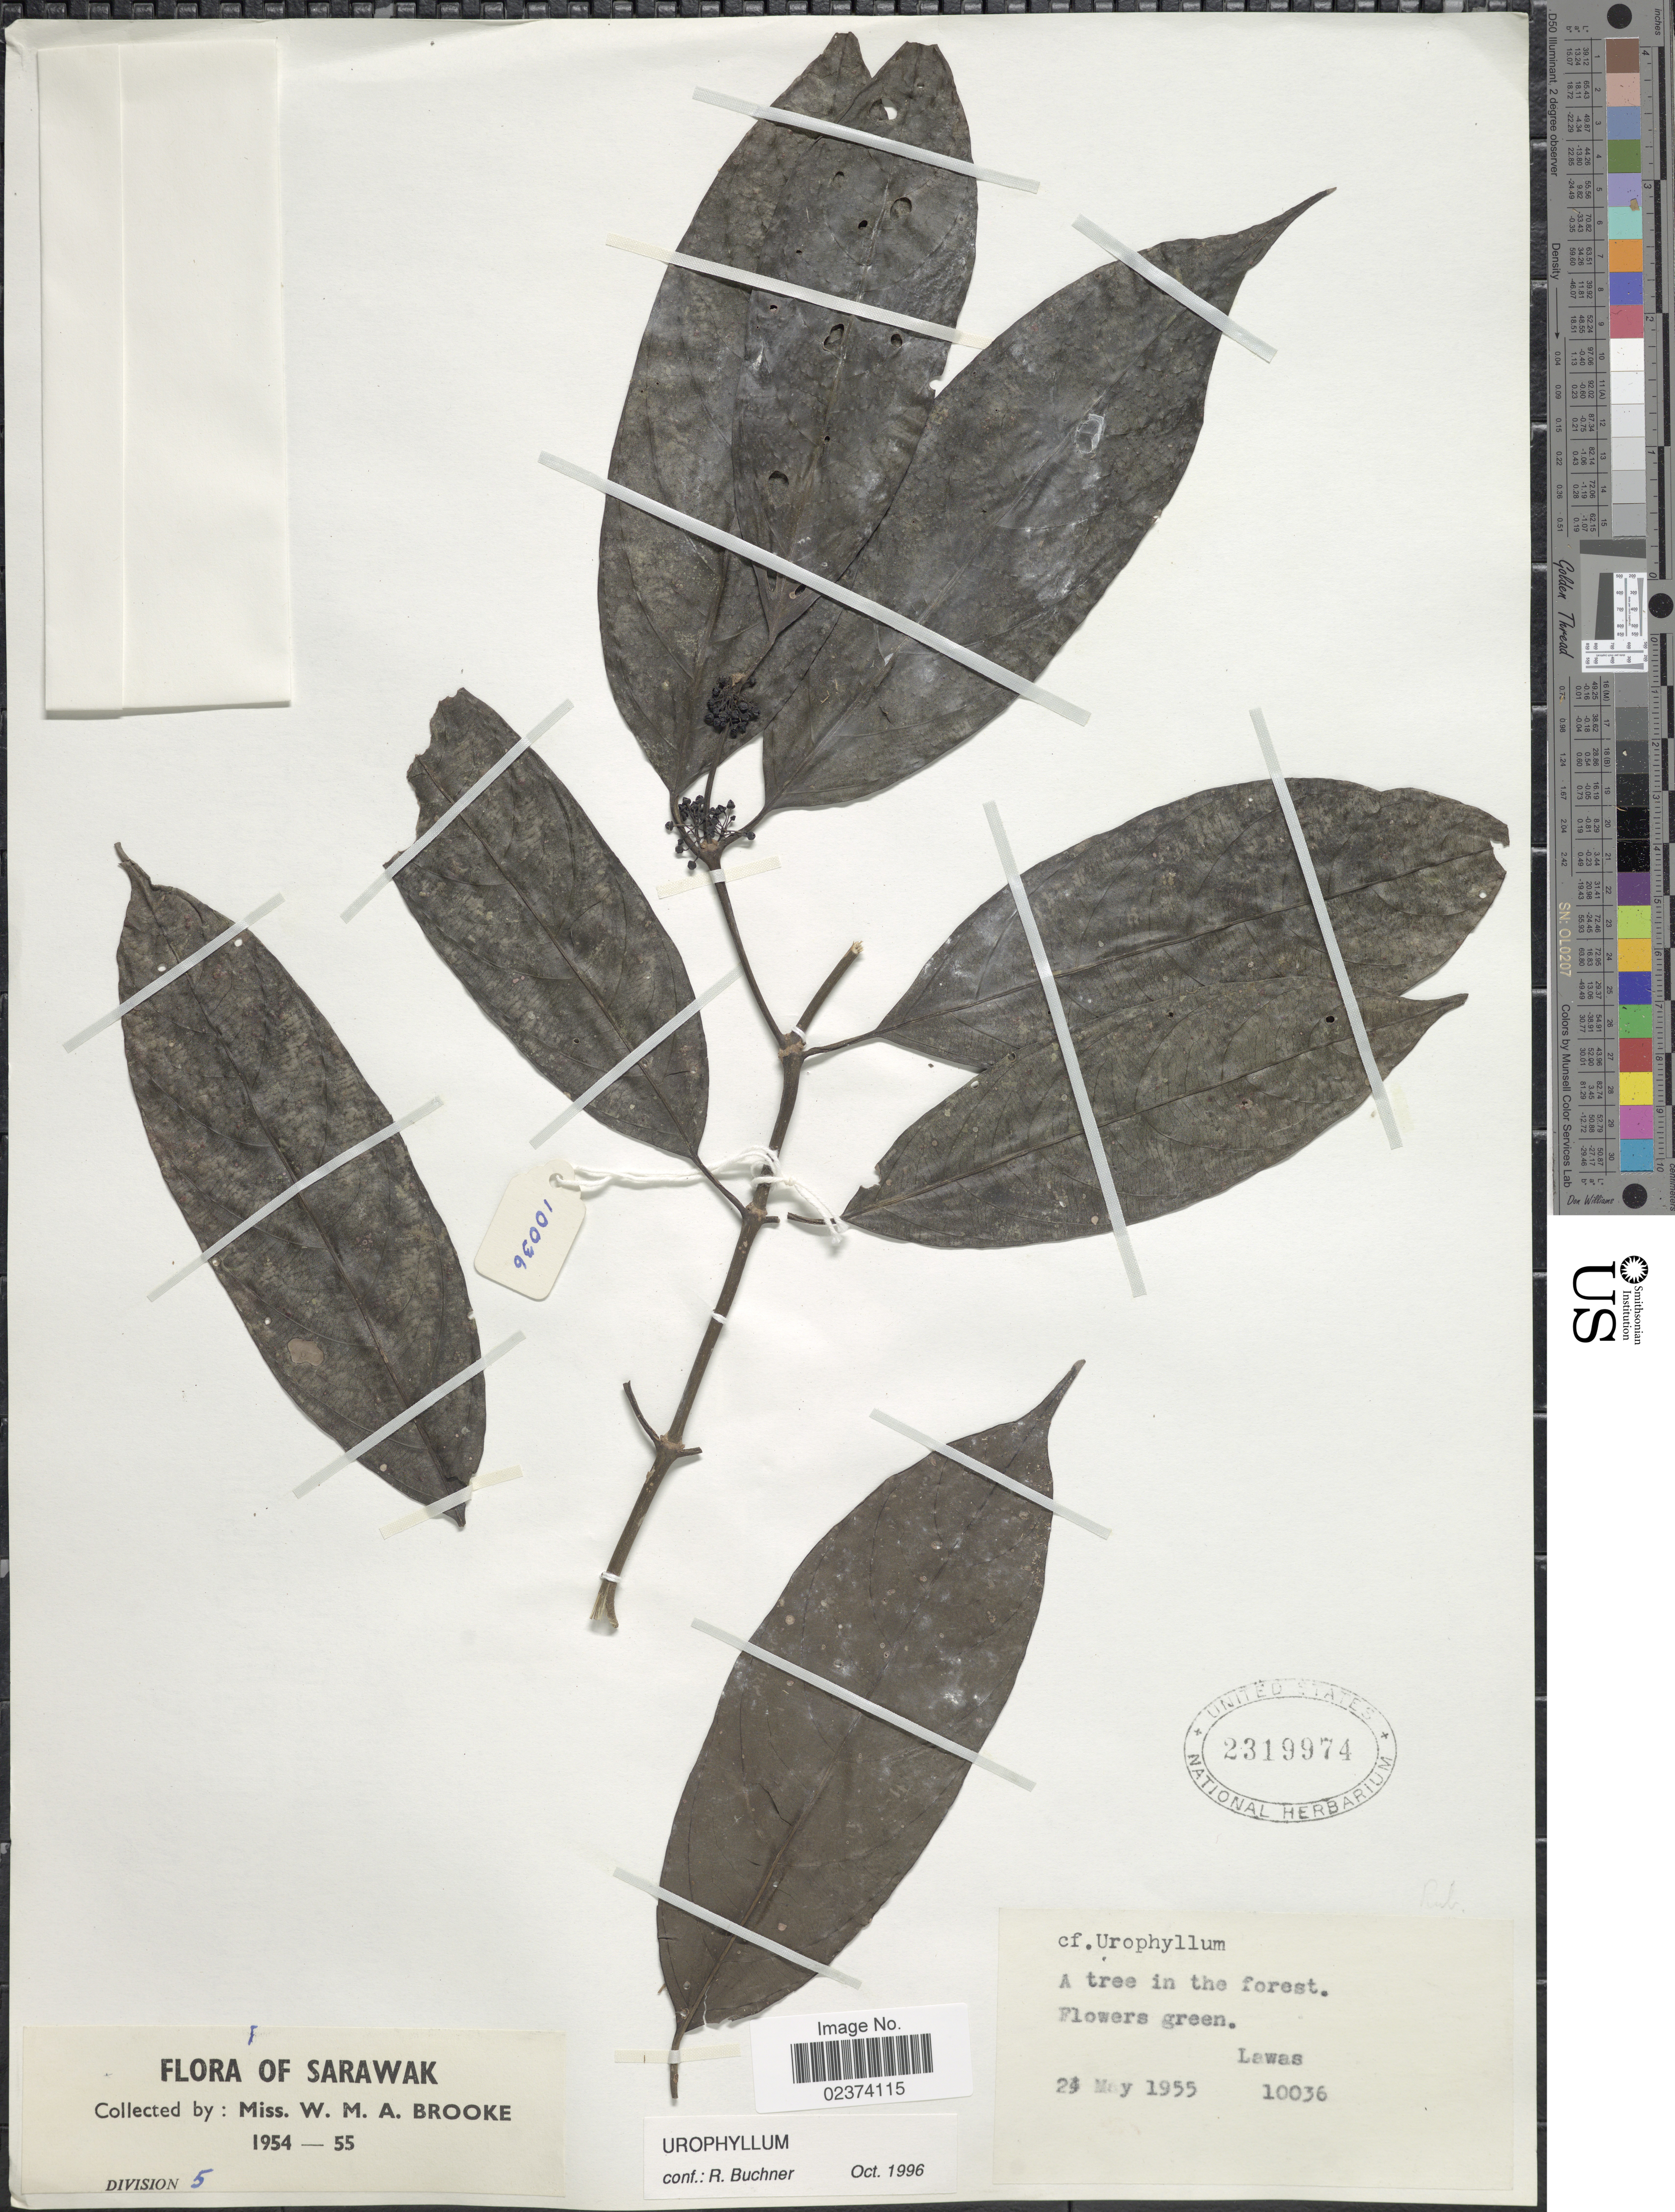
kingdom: Plantae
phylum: Tracheophyta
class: Magnoliopsida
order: Gentianales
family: Rubiaceae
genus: Urophyllum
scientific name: Urophyllum sp.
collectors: W. Brooke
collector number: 10036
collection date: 1955-05-21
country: Malaysia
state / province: Sarawak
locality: Lawas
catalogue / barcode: US 2319974